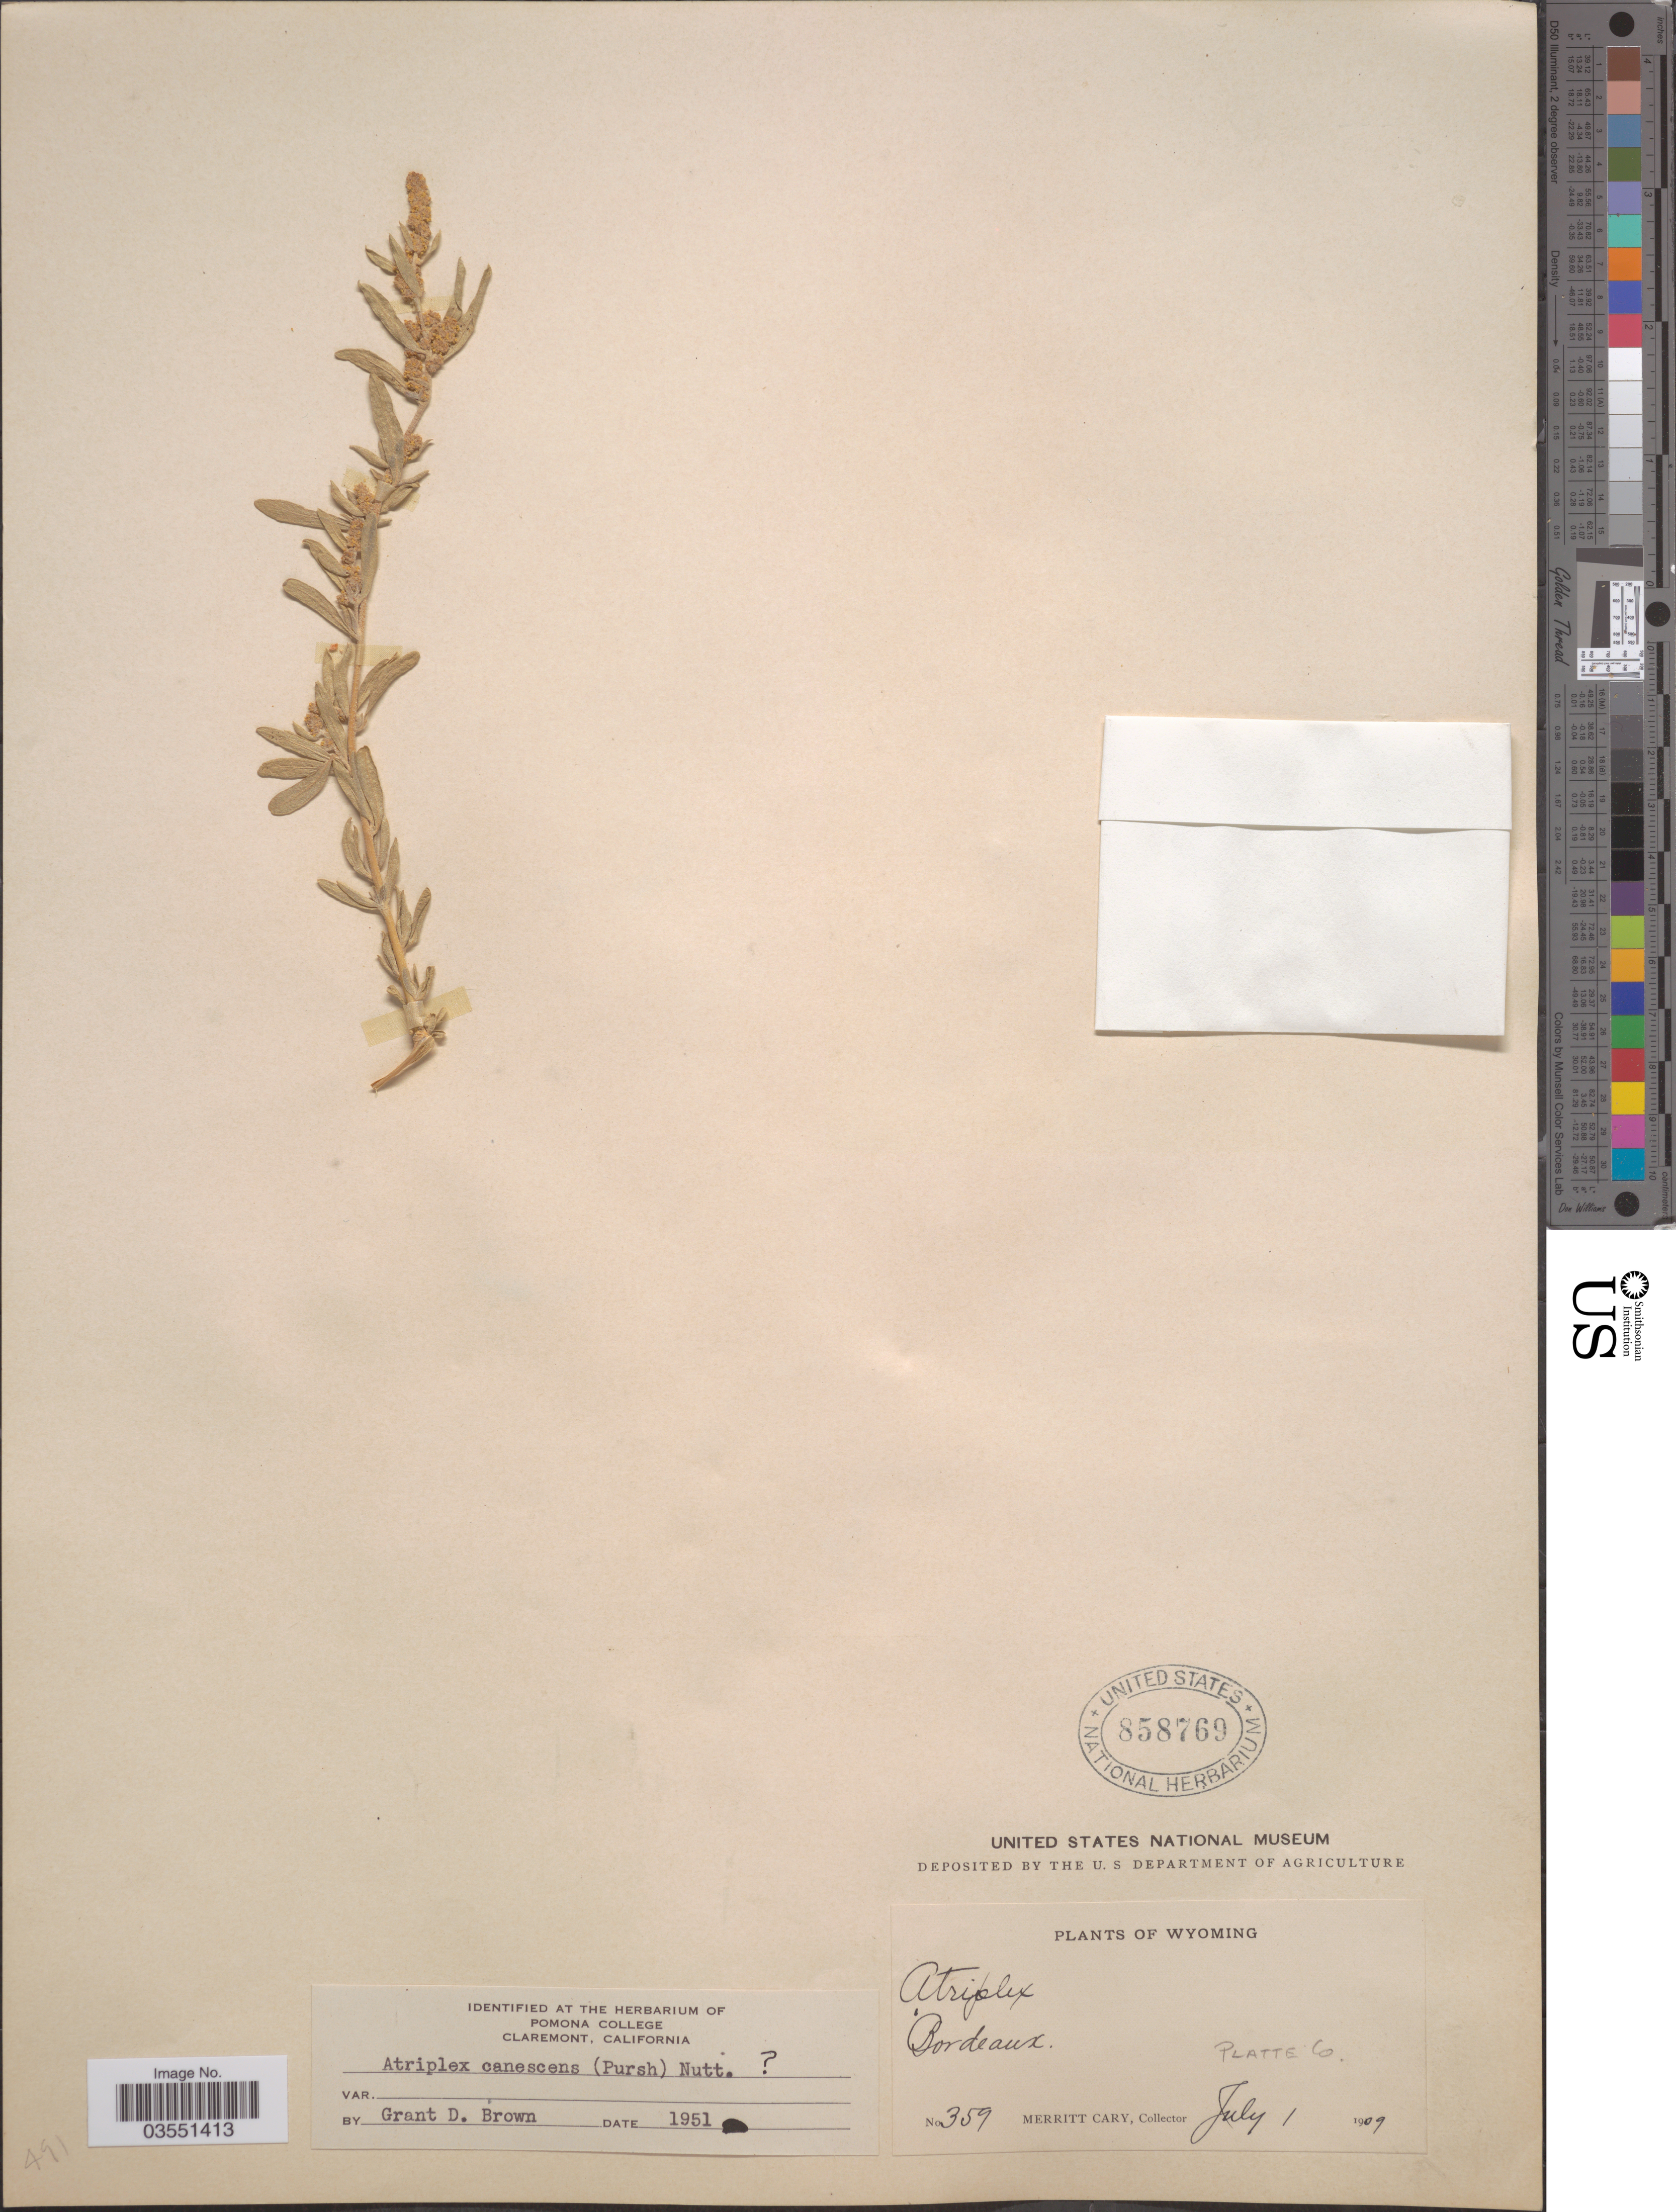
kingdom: Plantae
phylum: Tracheophyta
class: Magnoliopsida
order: Caryophyllales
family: Amaranthaceae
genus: Atriplex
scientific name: Atriplex canescens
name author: (Pursh) Nutt.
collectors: M. Cary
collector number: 359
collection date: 1909-07-01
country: United States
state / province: Wyoming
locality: Bordeaux. Platte Co.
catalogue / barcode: US 858769